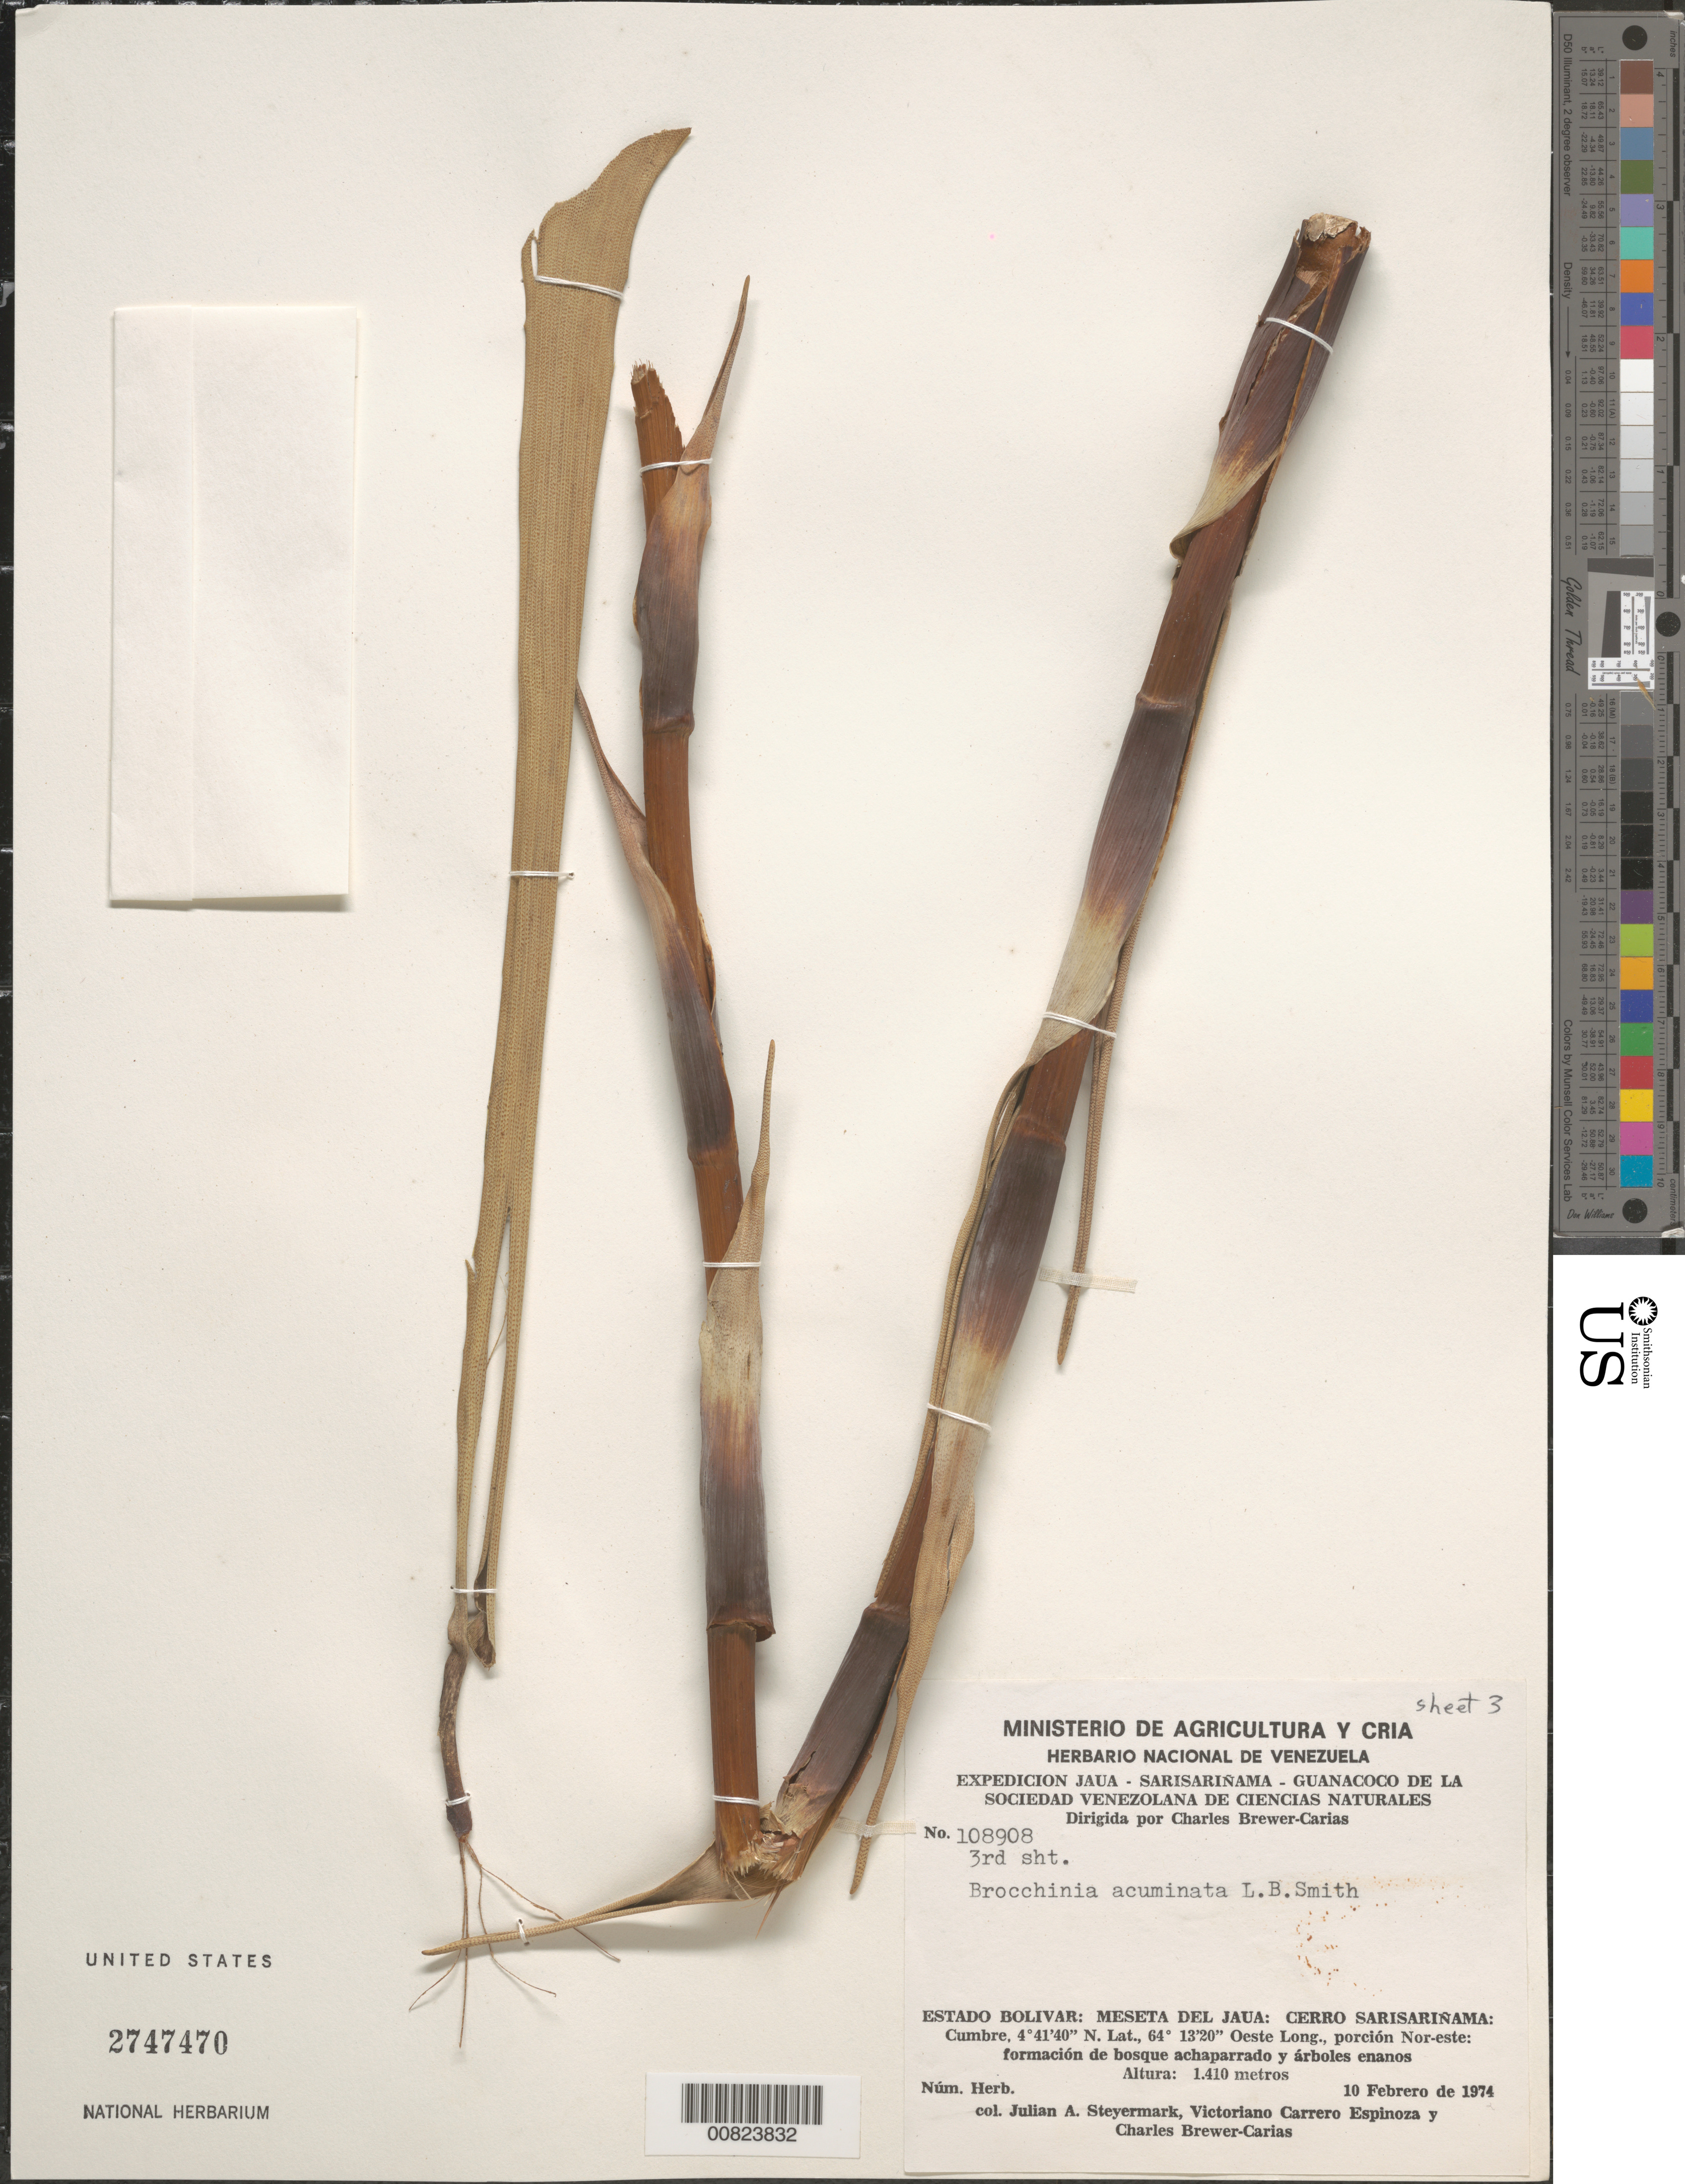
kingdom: Plantae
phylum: Tracheophyta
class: Liliopsida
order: Poales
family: Bromeliaceae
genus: Brocchinia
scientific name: Brocchinia acuminata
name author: L.B. Sm.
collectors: J. Steyermark, V. Espinoza & C. Brewer-Carias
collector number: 108908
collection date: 1974-02-10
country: Venezuela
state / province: Bolivar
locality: Meseta del Jaua: Cerro Sarisariñama: Cumbre, porción Nor-este.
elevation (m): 1410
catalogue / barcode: US 2747470